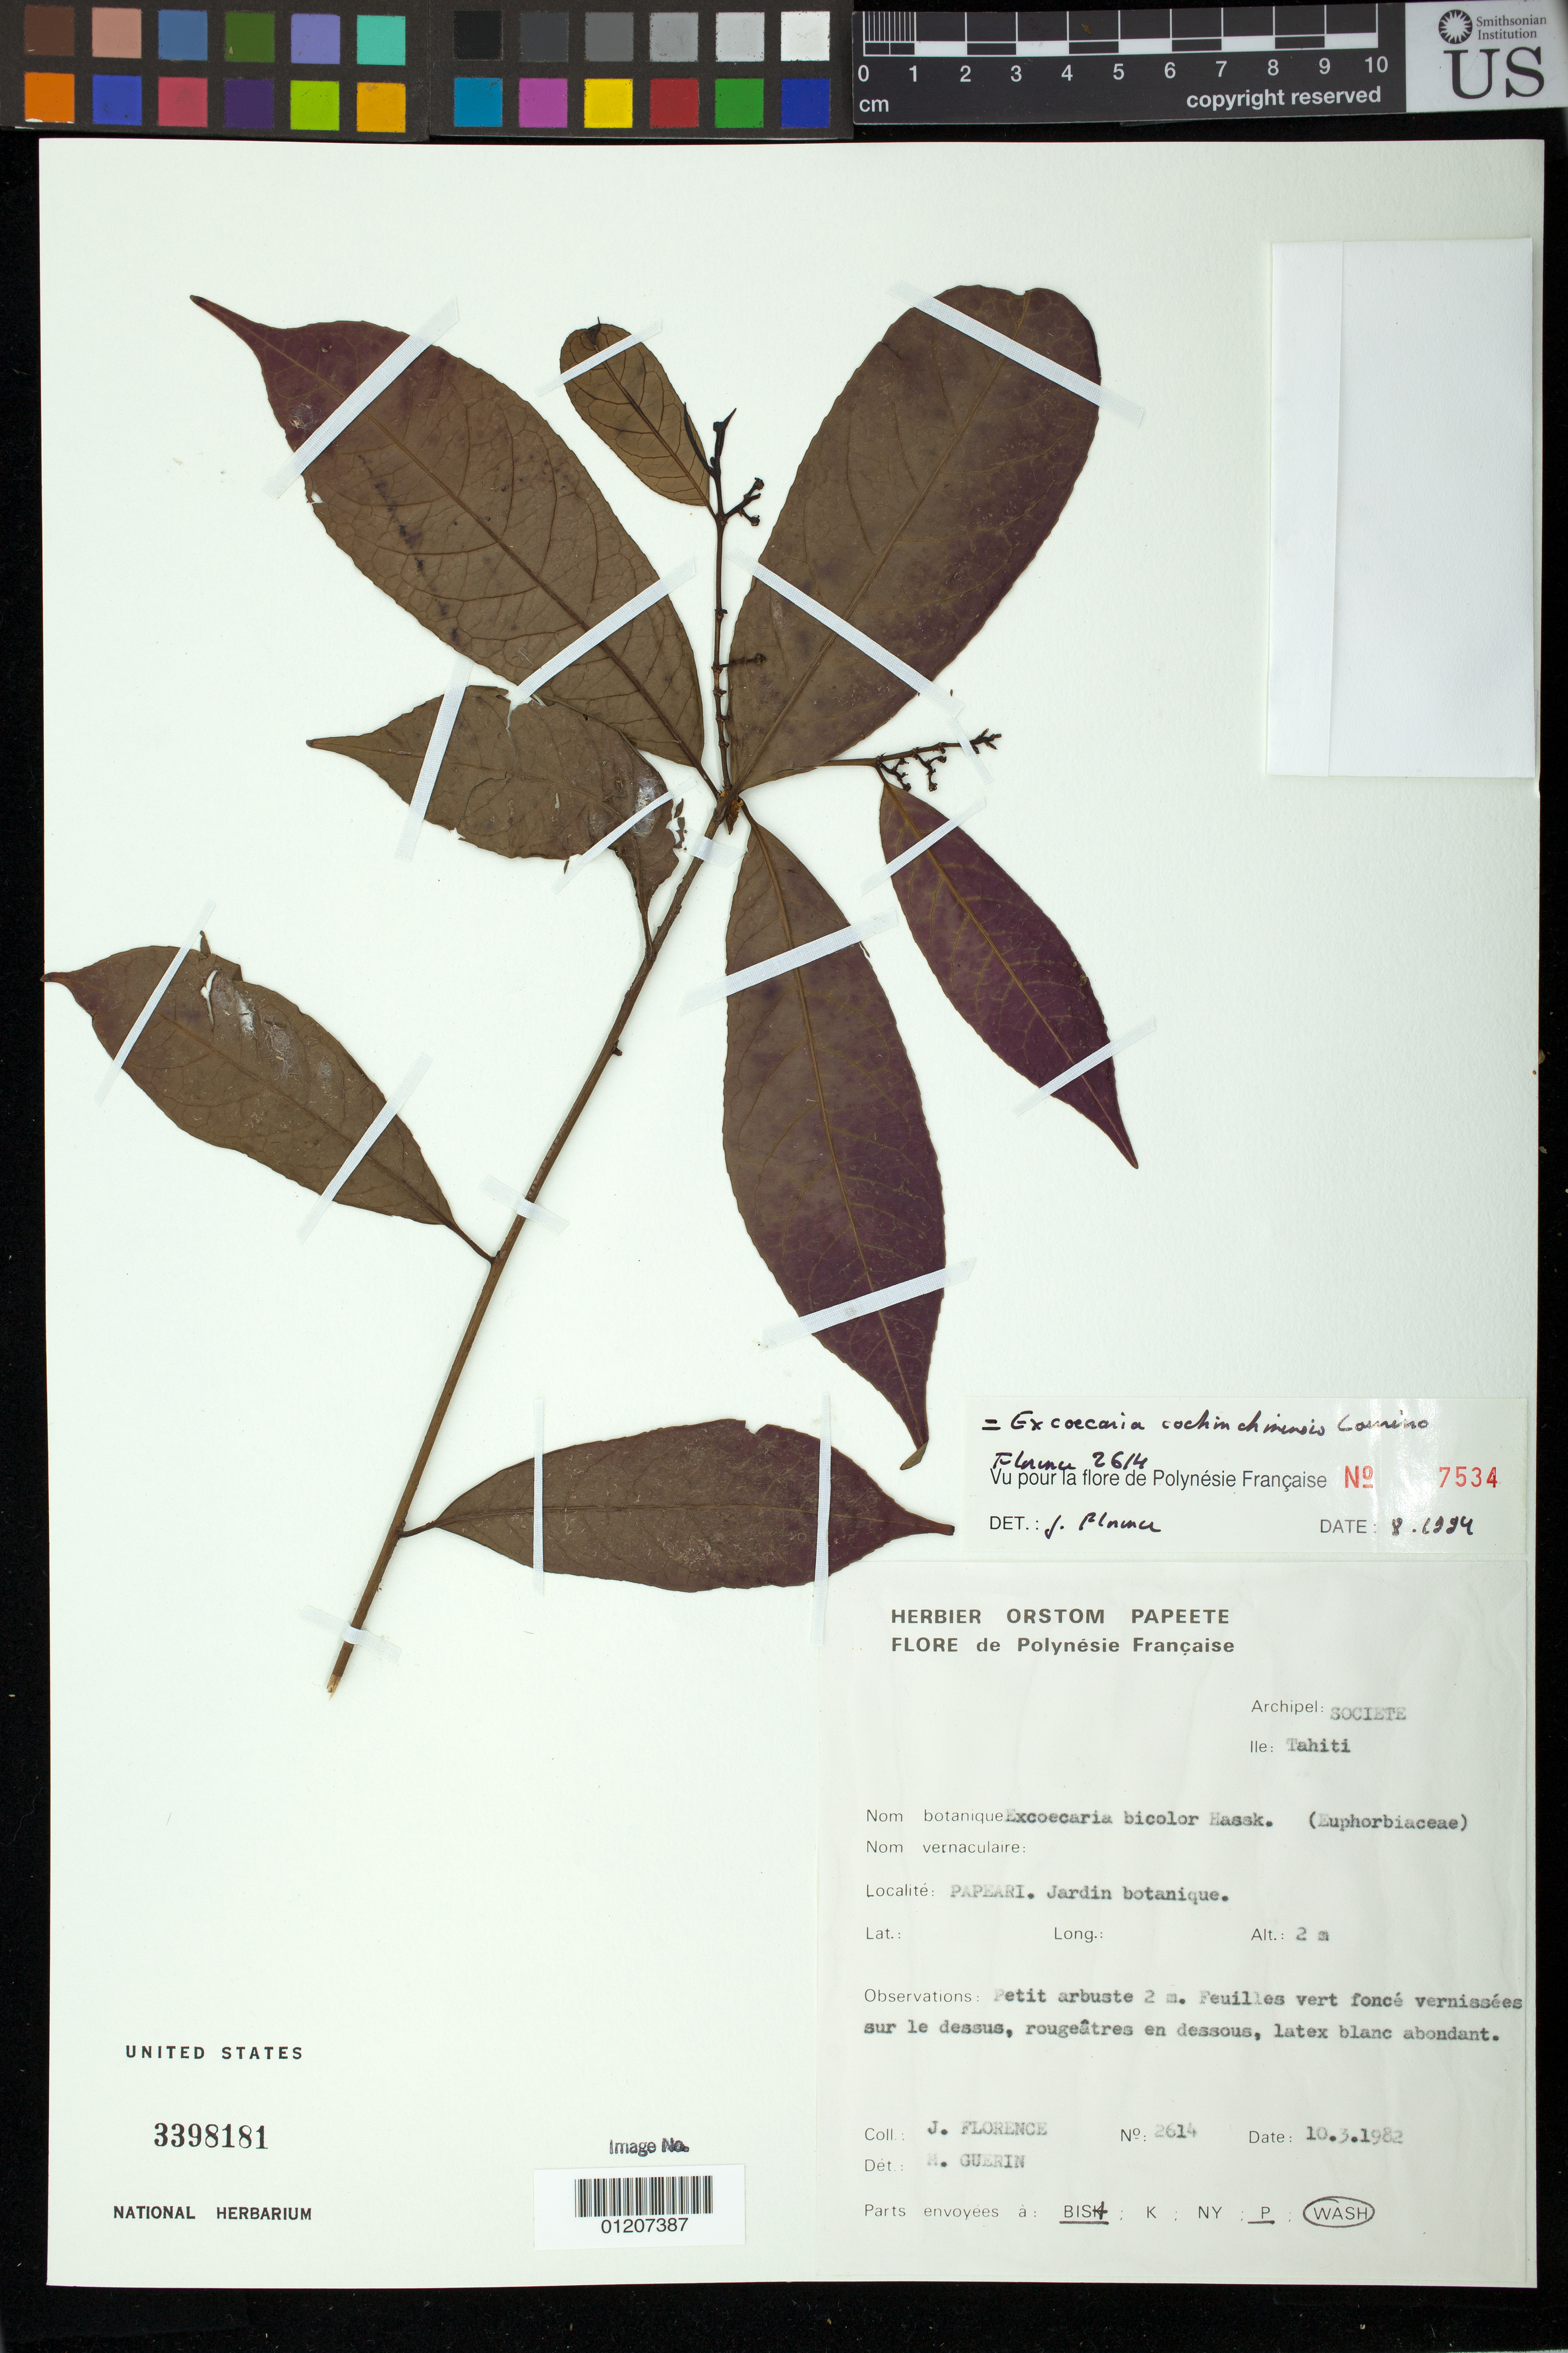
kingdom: Plantae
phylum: Tracheophyta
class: Magnoliopsida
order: Malpighiales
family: Euphorbiaceae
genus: Excoecaria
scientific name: Excoecaria cochinchinensis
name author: Lour.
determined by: Florence, J.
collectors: J. Florence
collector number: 2614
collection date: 1982-03-10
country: French Polynesia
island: Tahiti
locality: Papeari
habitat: Jardin botanique.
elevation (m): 2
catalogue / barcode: US 3398181